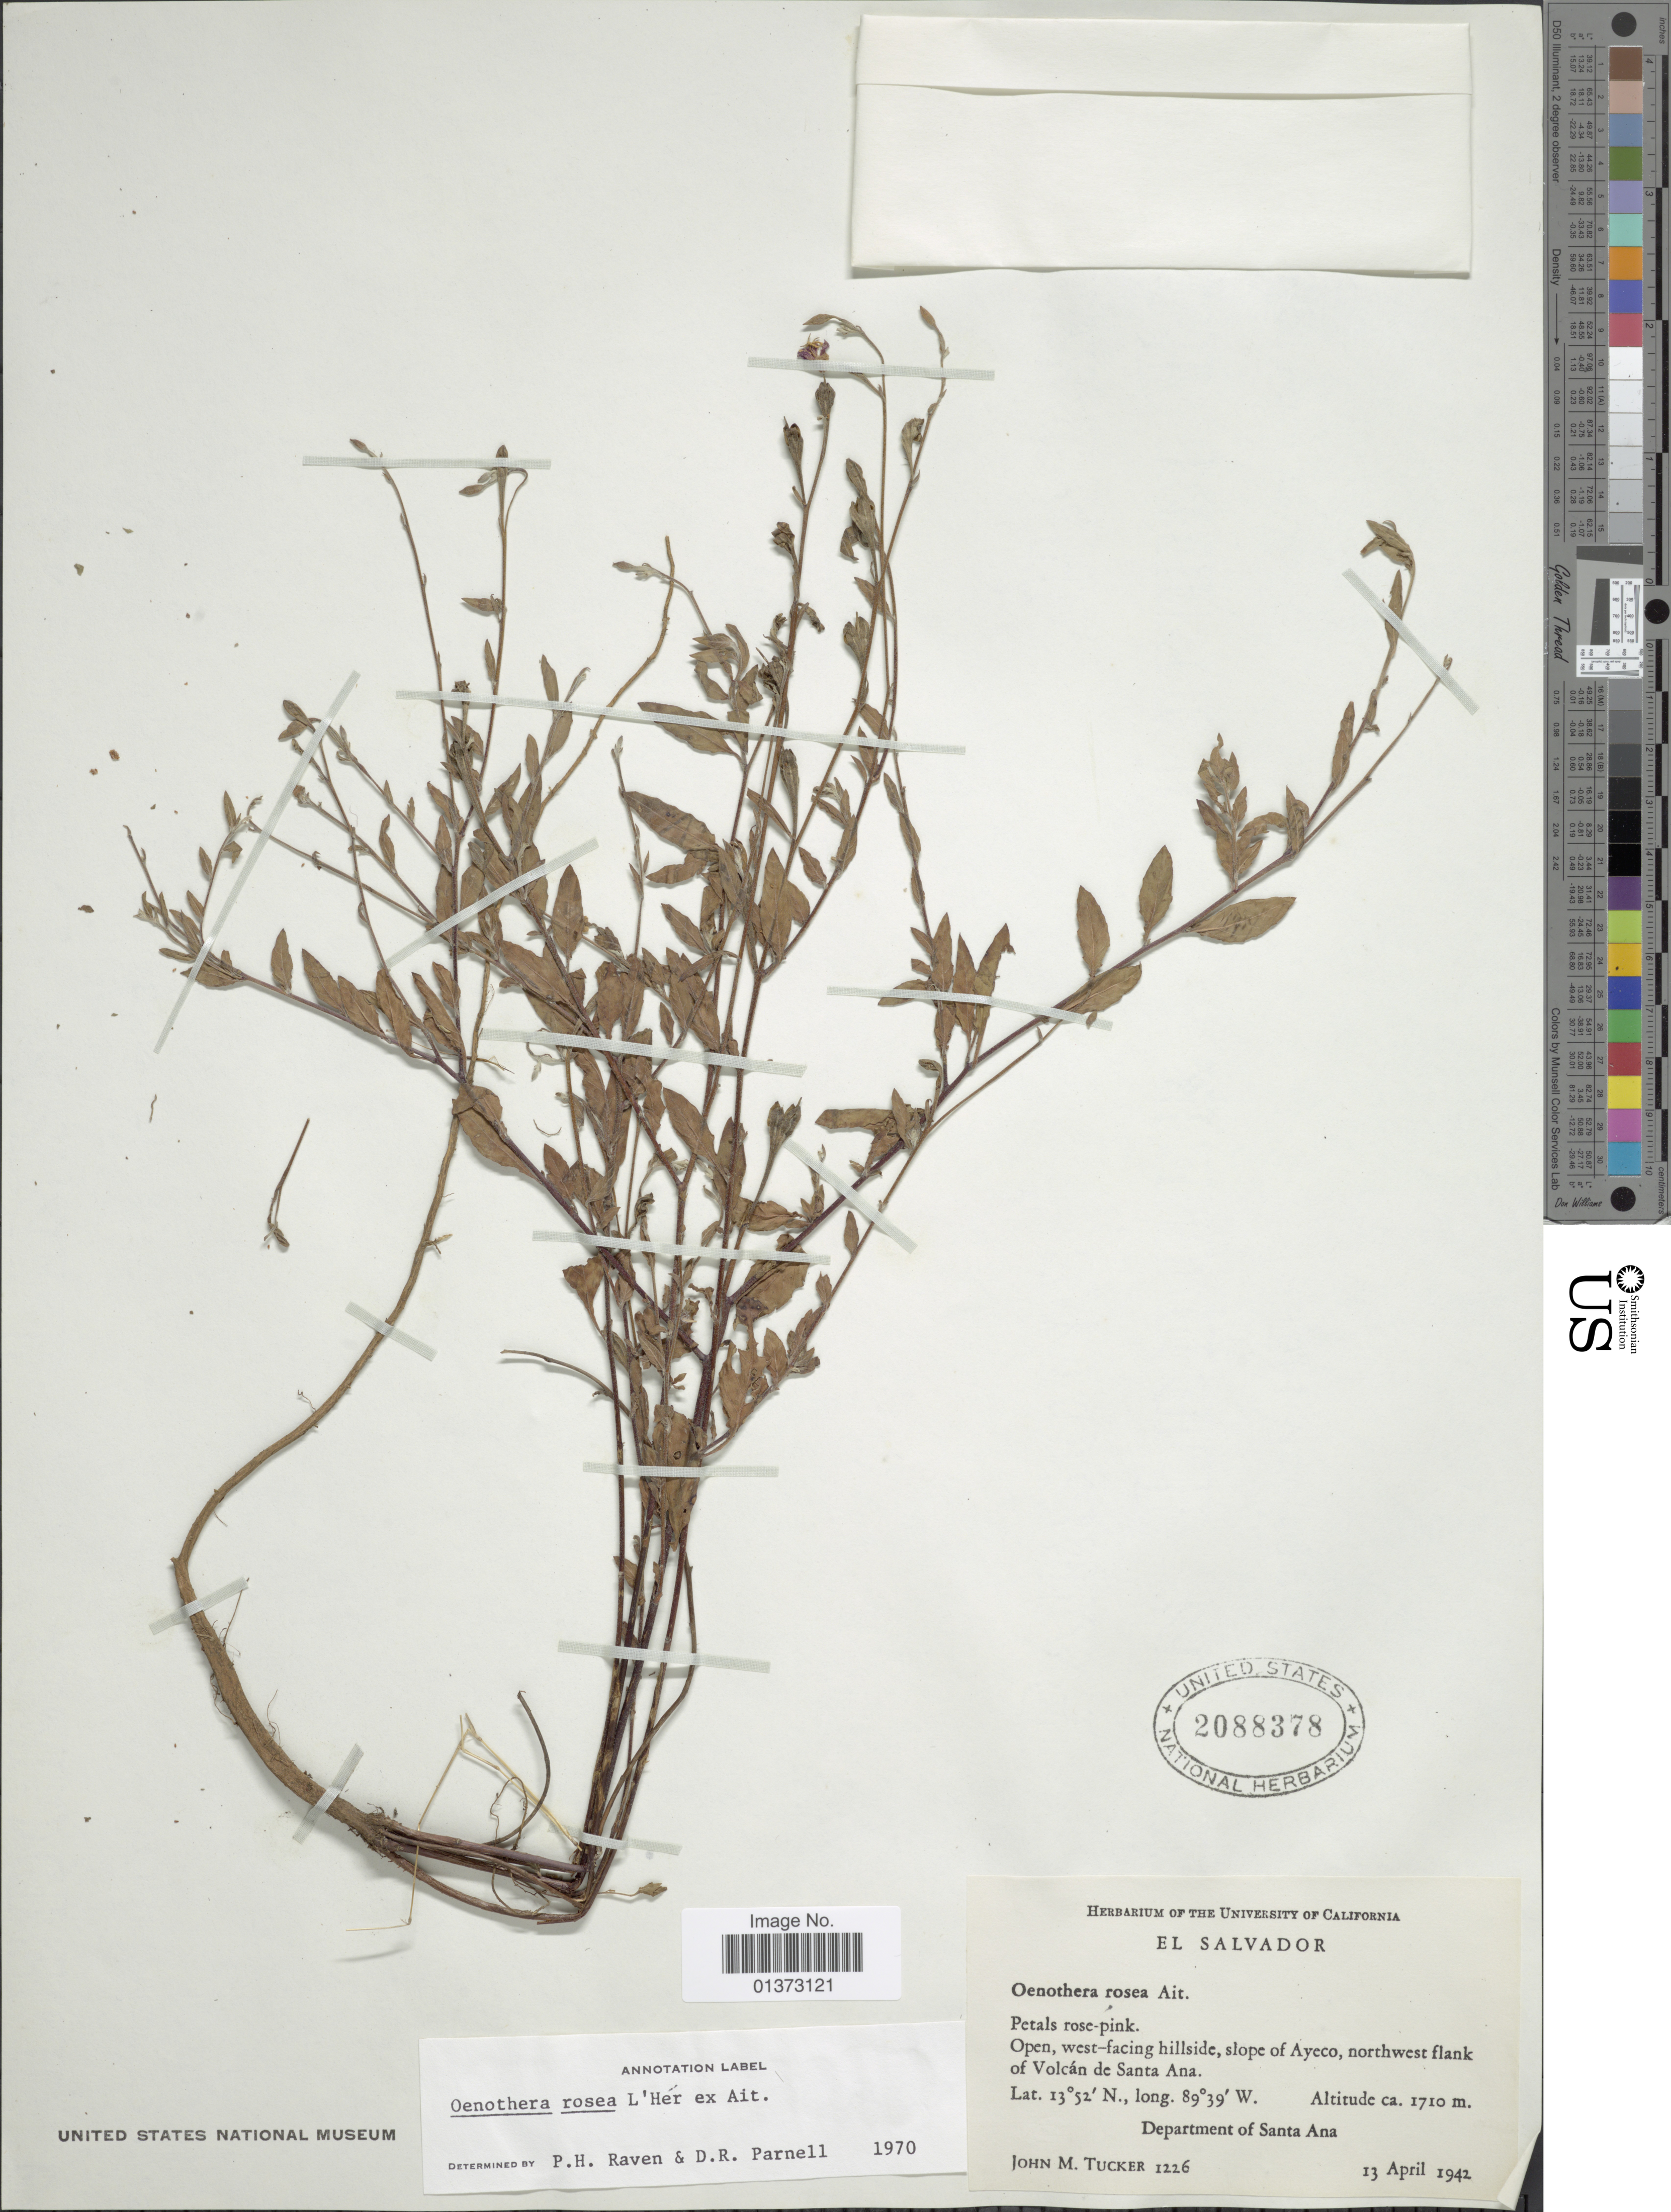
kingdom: Plantae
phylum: Tracheophyta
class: Magnoliopsida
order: Myrtales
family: Onagraceae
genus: Oenothera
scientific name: Oenothera rosea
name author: L'Hér. ex Aiton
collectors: J. M. Tucker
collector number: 1226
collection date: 1942-04-13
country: El Salvador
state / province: Santa Ana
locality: Slope of Ayeco, northwest flank of Volcán de Santa Ana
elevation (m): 1710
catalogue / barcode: US 2088378